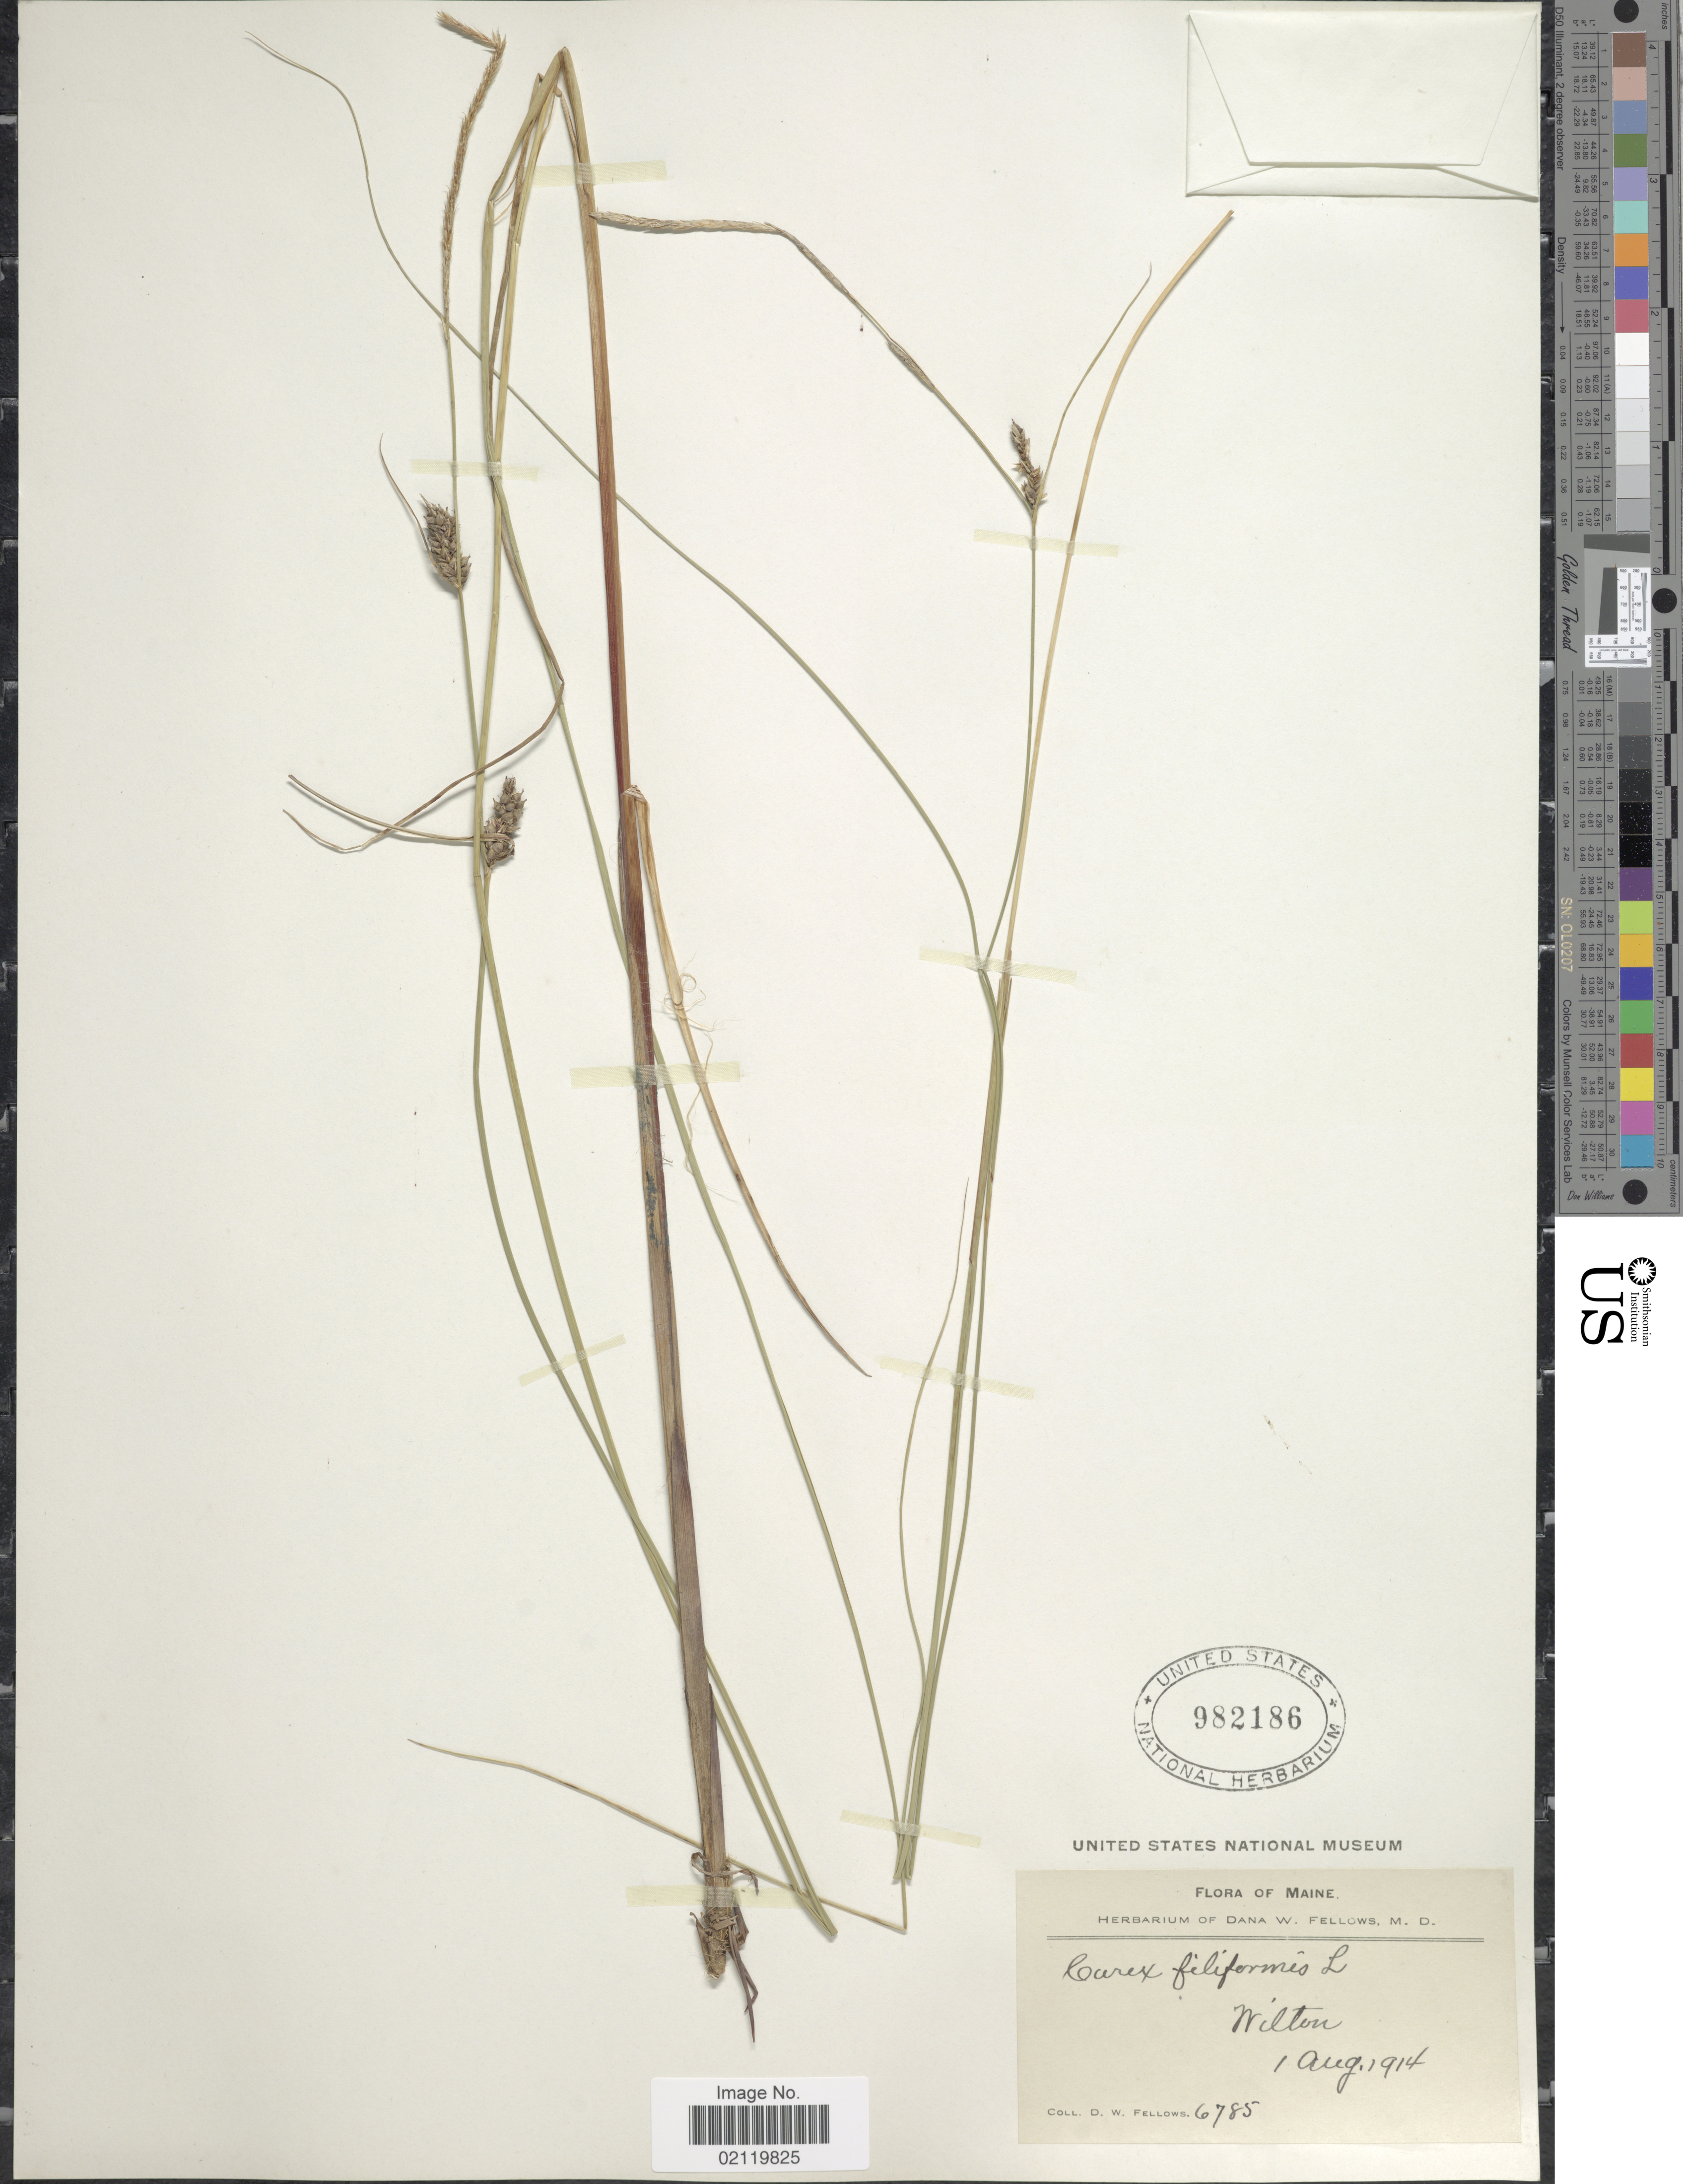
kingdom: Plantae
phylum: Tracheophyta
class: Liliopsida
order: Poales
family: Cyperaceae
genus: Carex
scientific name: Carex lasiocarpa var. americana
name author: Fernald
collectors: D. W. Fellows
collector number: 6785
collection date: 1914-08-01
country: United States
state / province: Maine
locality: Wilton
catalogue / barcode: US 982186